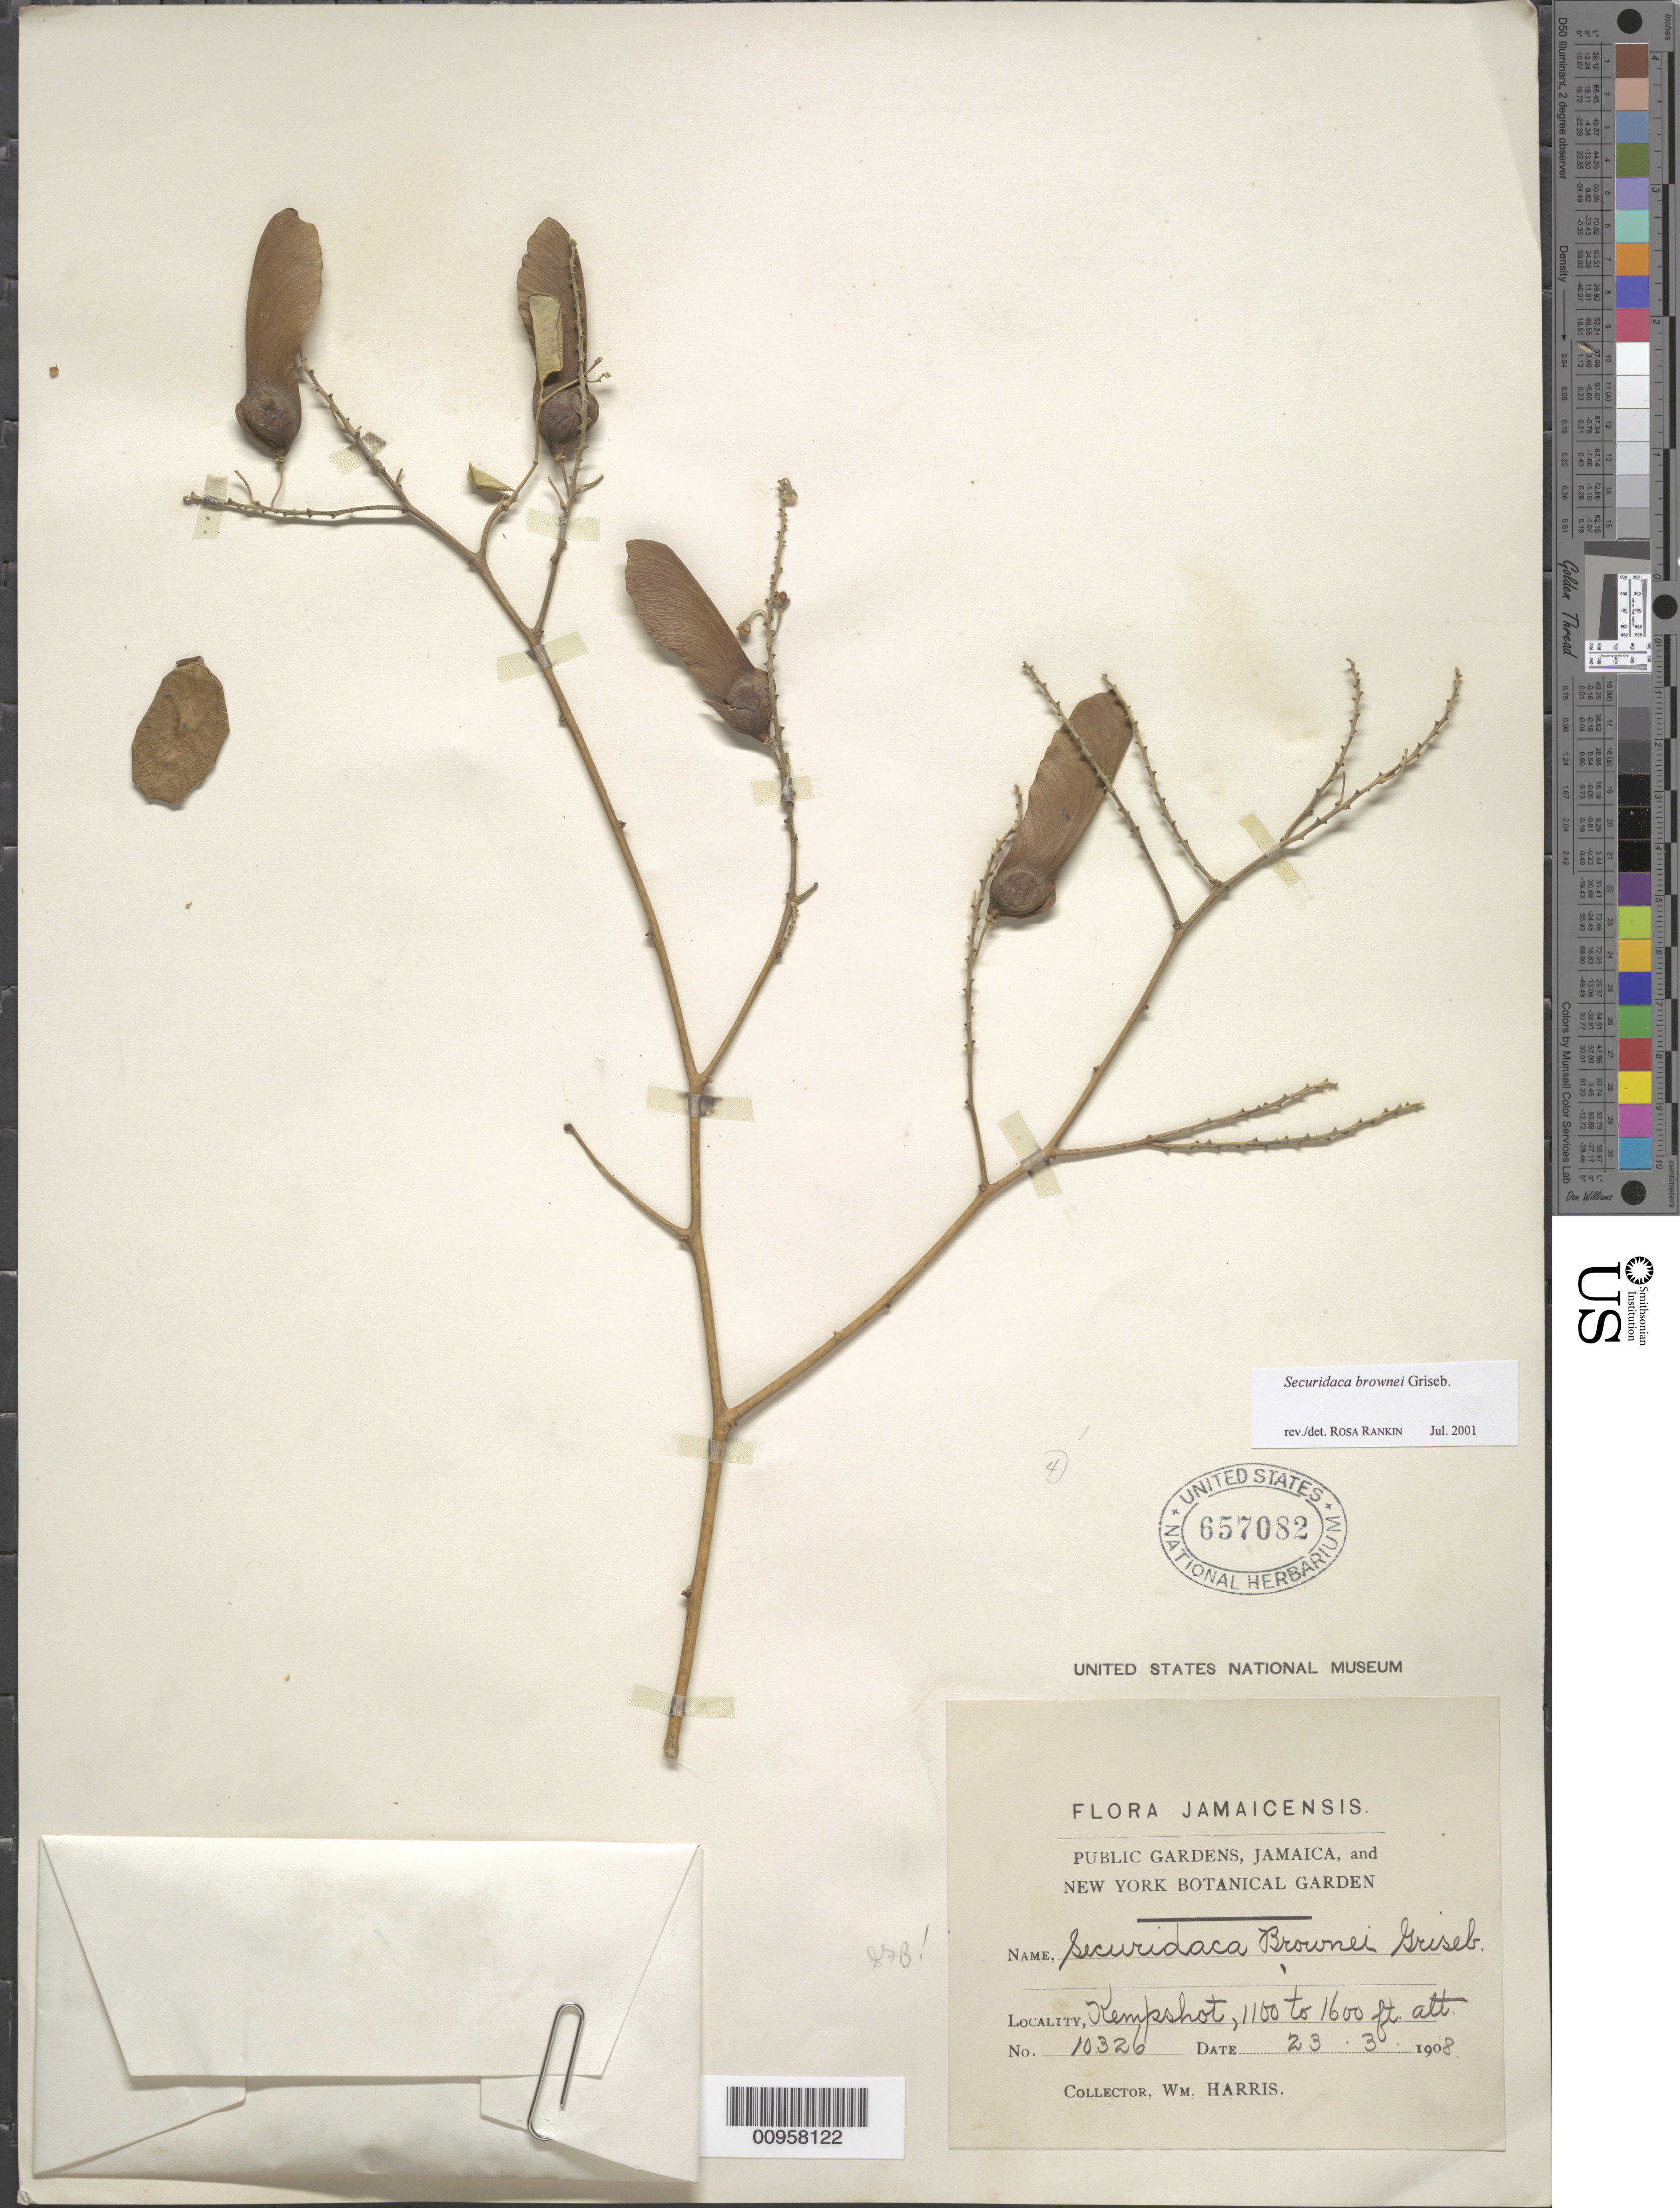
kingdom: Plantae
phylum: Tracheophyta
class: Magnoliopsida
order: Fabales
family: Polygalaceae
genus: Securidaca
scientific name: Securidaca brownei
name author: Griseb.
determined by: Rankin Rodriguez, Rosa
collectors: W. H. Harris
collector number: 10326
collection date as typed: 23 Mar 1908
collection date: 1908-03-23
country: Jamaica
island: Jamaica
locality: Kempshot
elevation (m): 335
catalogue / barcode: US 657082